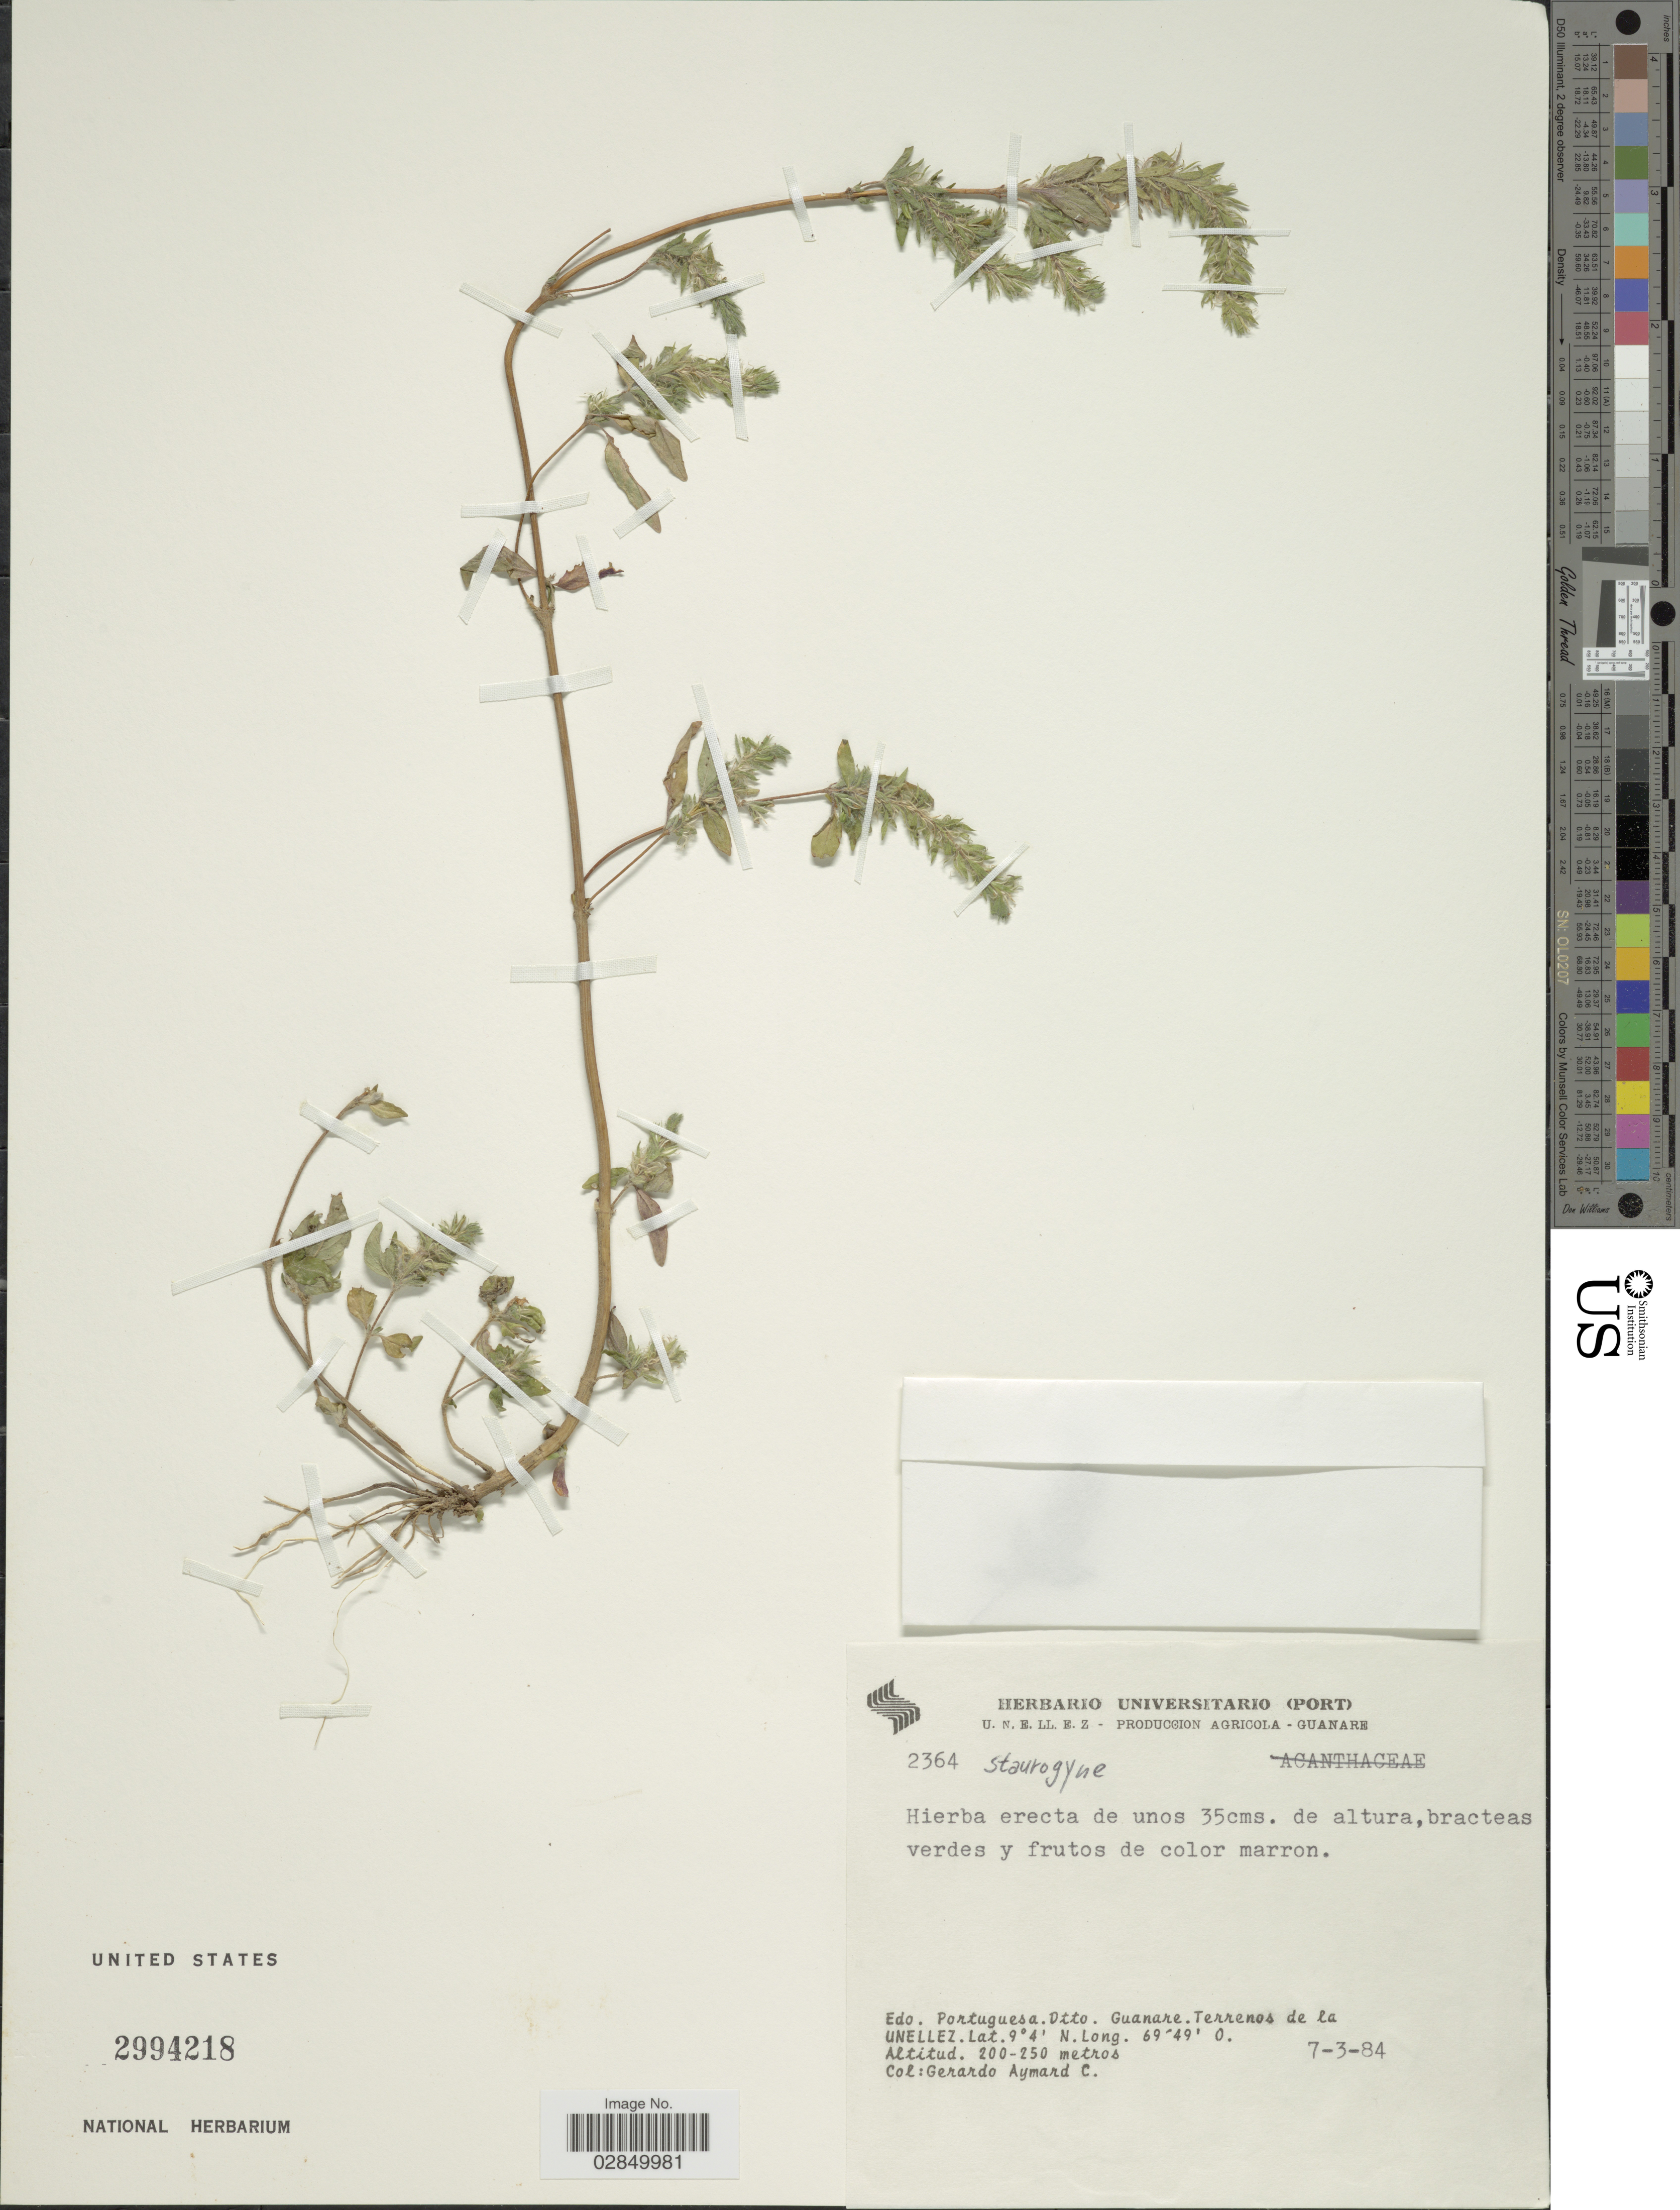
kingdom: Plantae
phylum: Tracheophyta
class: Magnoliopsida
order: Lamiales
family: Acanthaceae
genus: Staurogyne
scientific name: Staurogyne lepidagathoides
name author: Leonard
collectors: G. A. Aymard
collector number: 2364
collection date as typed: Transcribed d/m/y: 7/3/84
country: Venezuela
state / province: Portuguesa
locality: Dtto. Guanare, Terrenos de la Unellez.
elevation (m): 200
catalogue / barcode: US 2994218